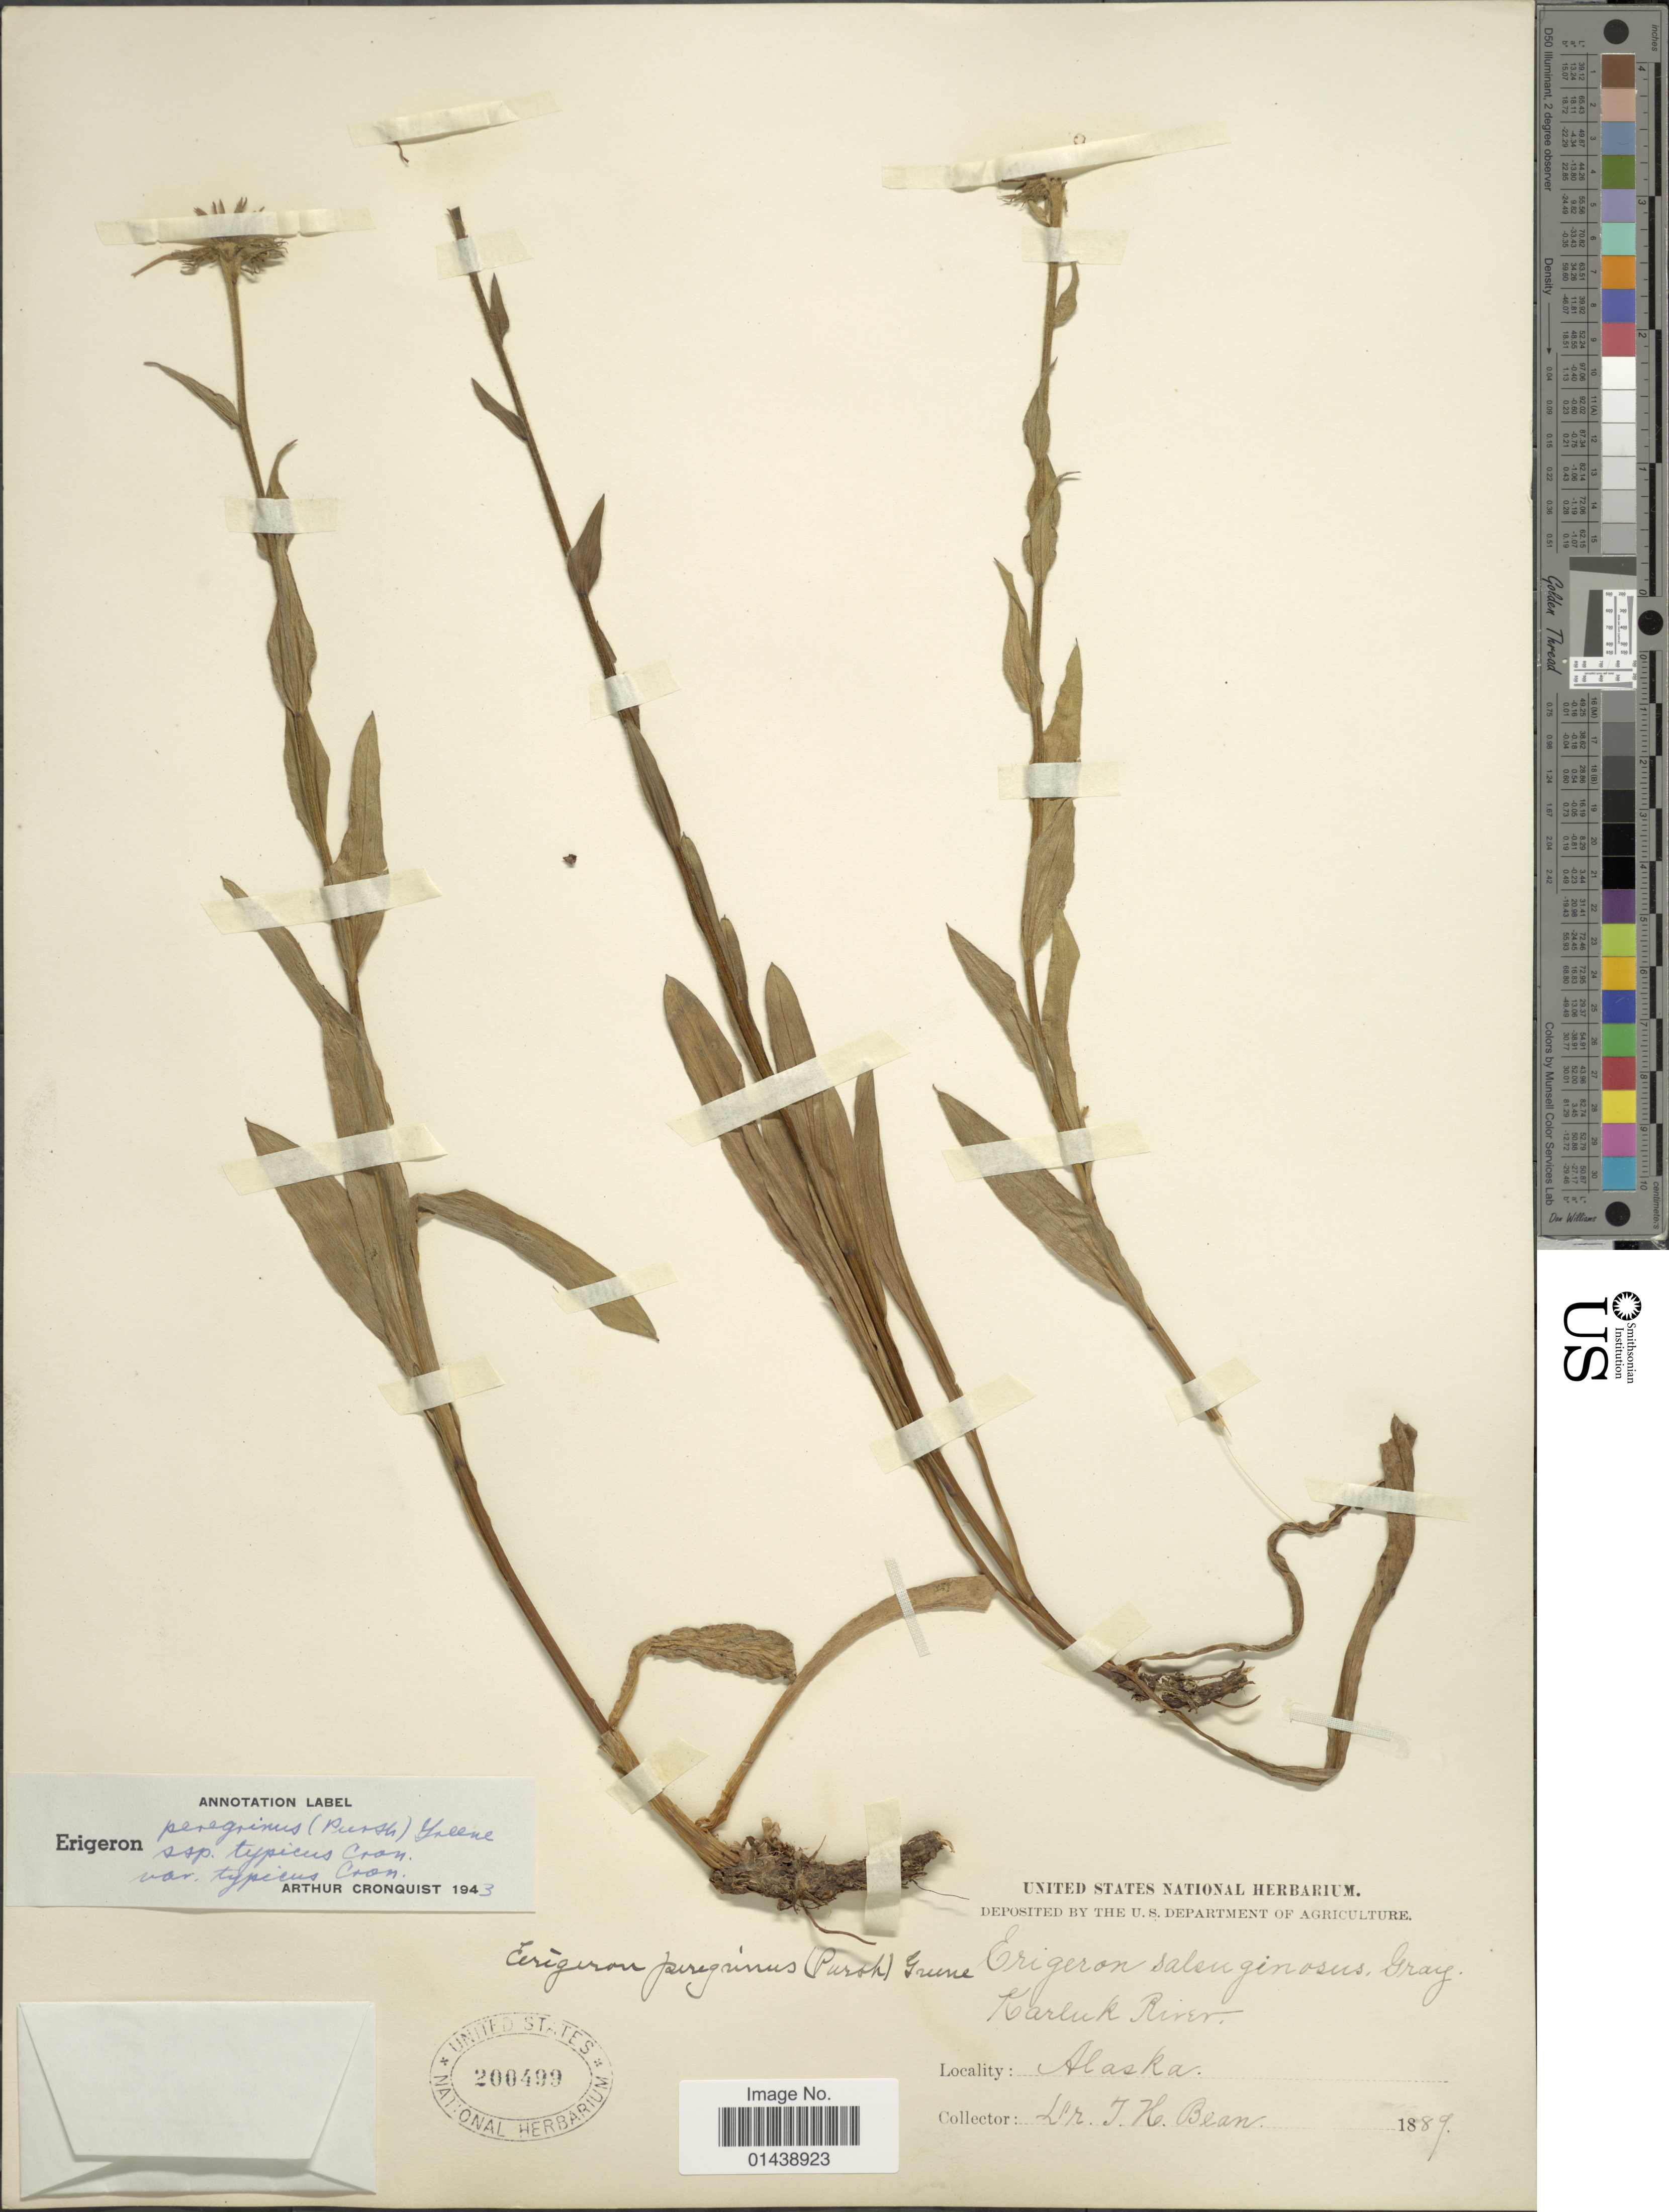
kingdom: Plantae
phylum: Tracheophyta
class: Magnoliopsida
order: Asterales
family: Asteraceae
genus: Erigeron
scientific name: Erigeron peregrinus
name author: (Banks ex Pursh) Greene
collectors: T. Bean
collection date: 1889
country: United States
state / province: Alaska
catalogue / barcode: US 200499